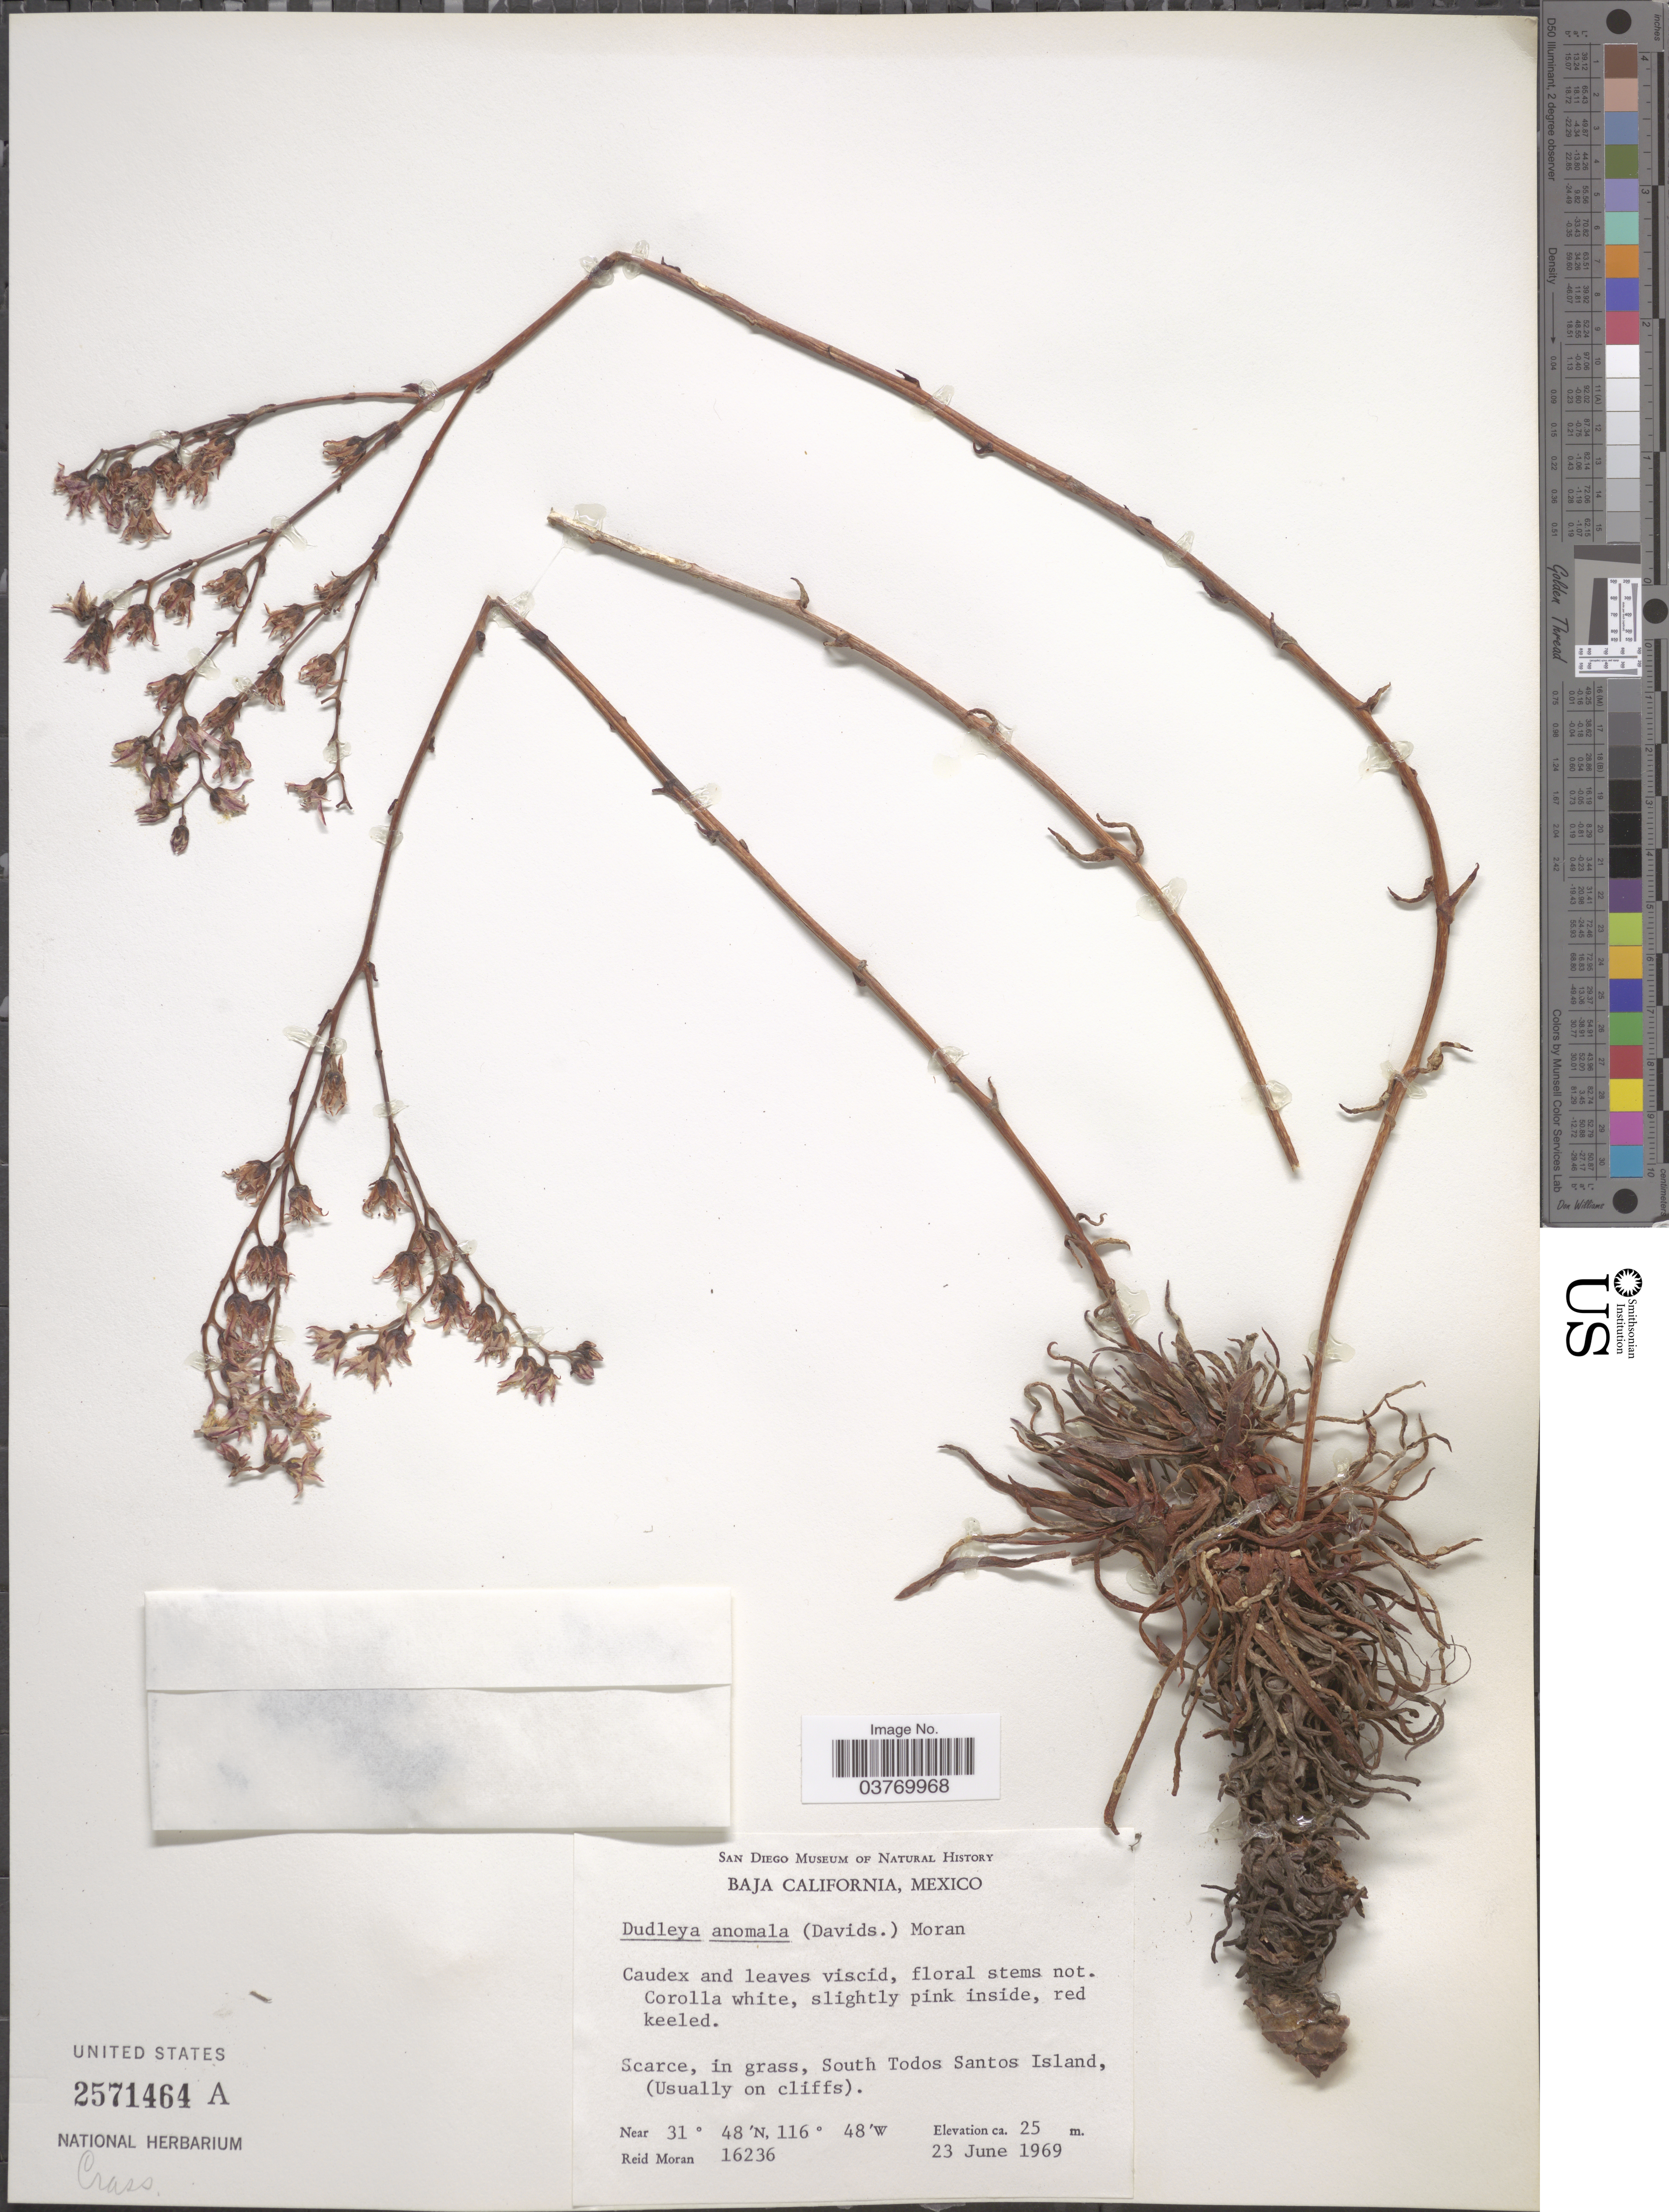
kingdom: Plantae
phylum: Tracheophyta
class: Magnoliopsida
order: Saxifragales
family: Crassulaceae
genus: Dudleya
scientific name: Dudleya anomala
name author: (Davidson) Moran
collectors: R. V. Moran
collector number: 16236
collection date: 1969-06-23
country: Mexico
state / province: Baja California Norte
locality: Scarce, in grass, South Todos Santos Island, (Usually on cliffs).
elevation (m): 25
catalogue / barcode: US 2571464A